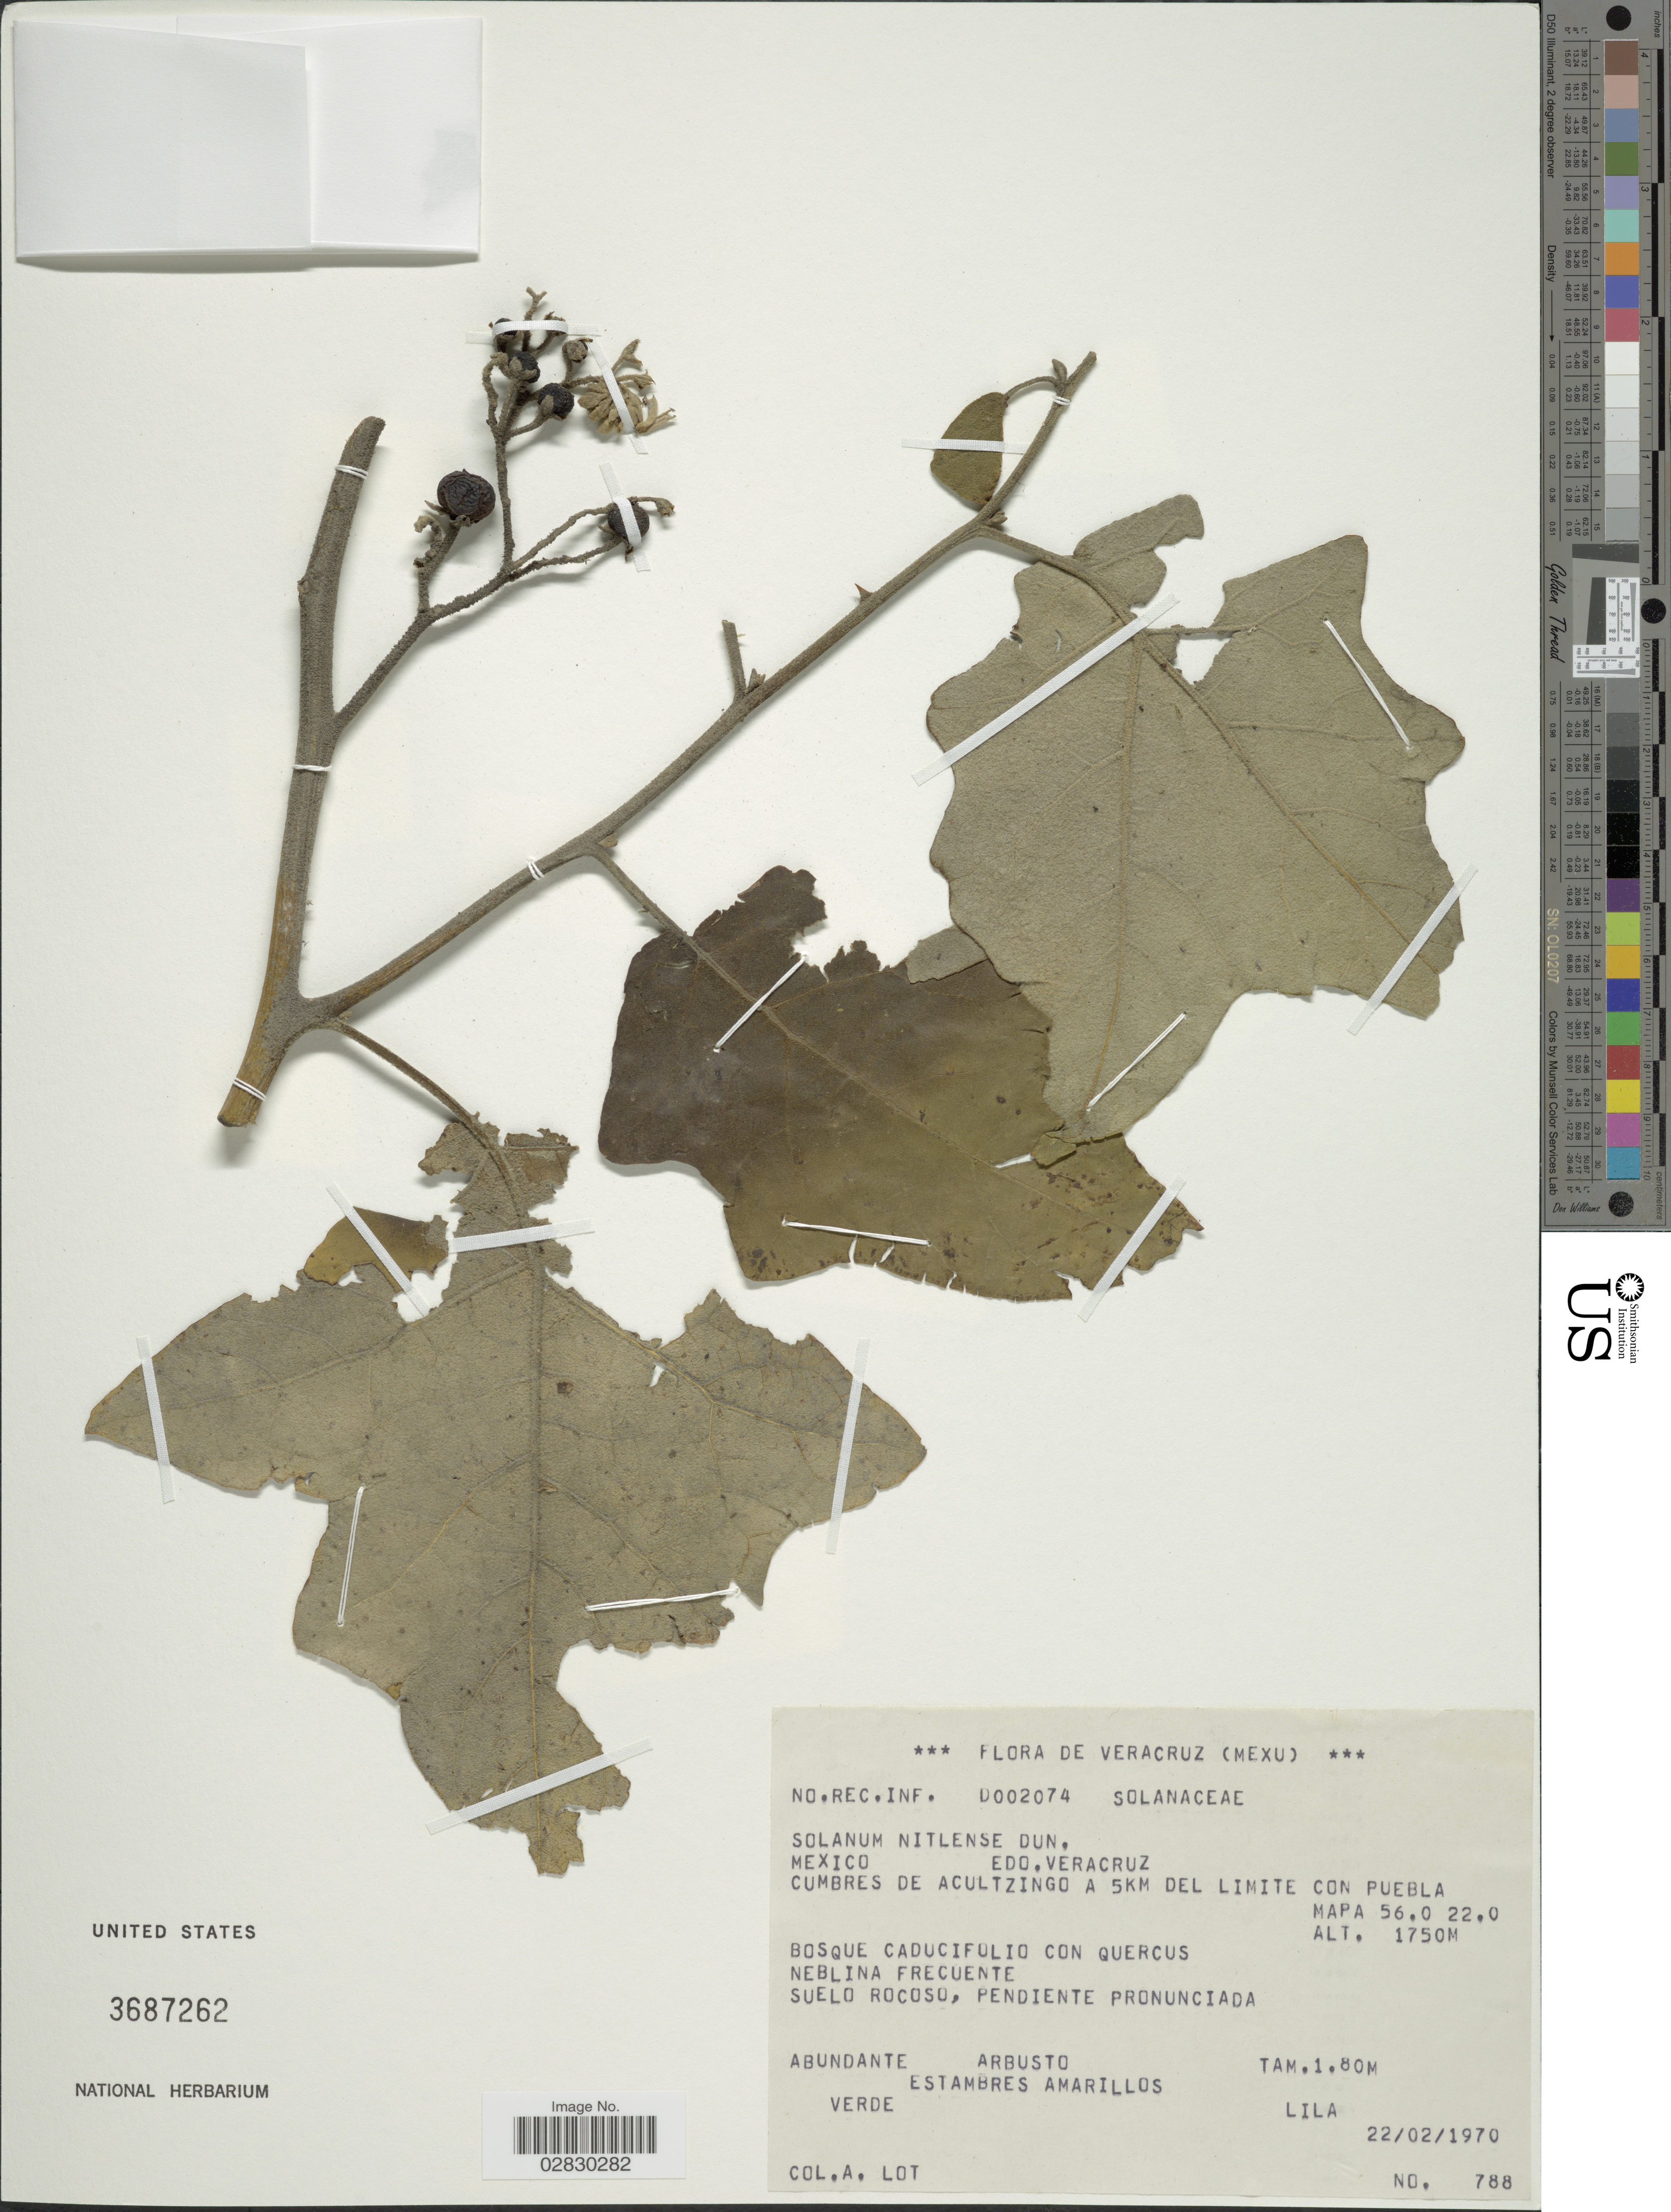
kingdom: Plantae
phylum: Tracheophyta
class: Magnoliopsida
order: Solanales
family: Solanaceae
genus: Solanum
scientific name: Solanum mitlense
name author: Dunal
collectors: Lot, A.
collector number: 788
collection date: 1970-02-22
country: Mexico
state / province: Veracruz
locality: Veracruz, Cumbres de Acultzingo a 5 km del limite con Puebla, Mapa 56.2 22.0.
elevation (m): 1750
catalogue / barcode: US 3687262